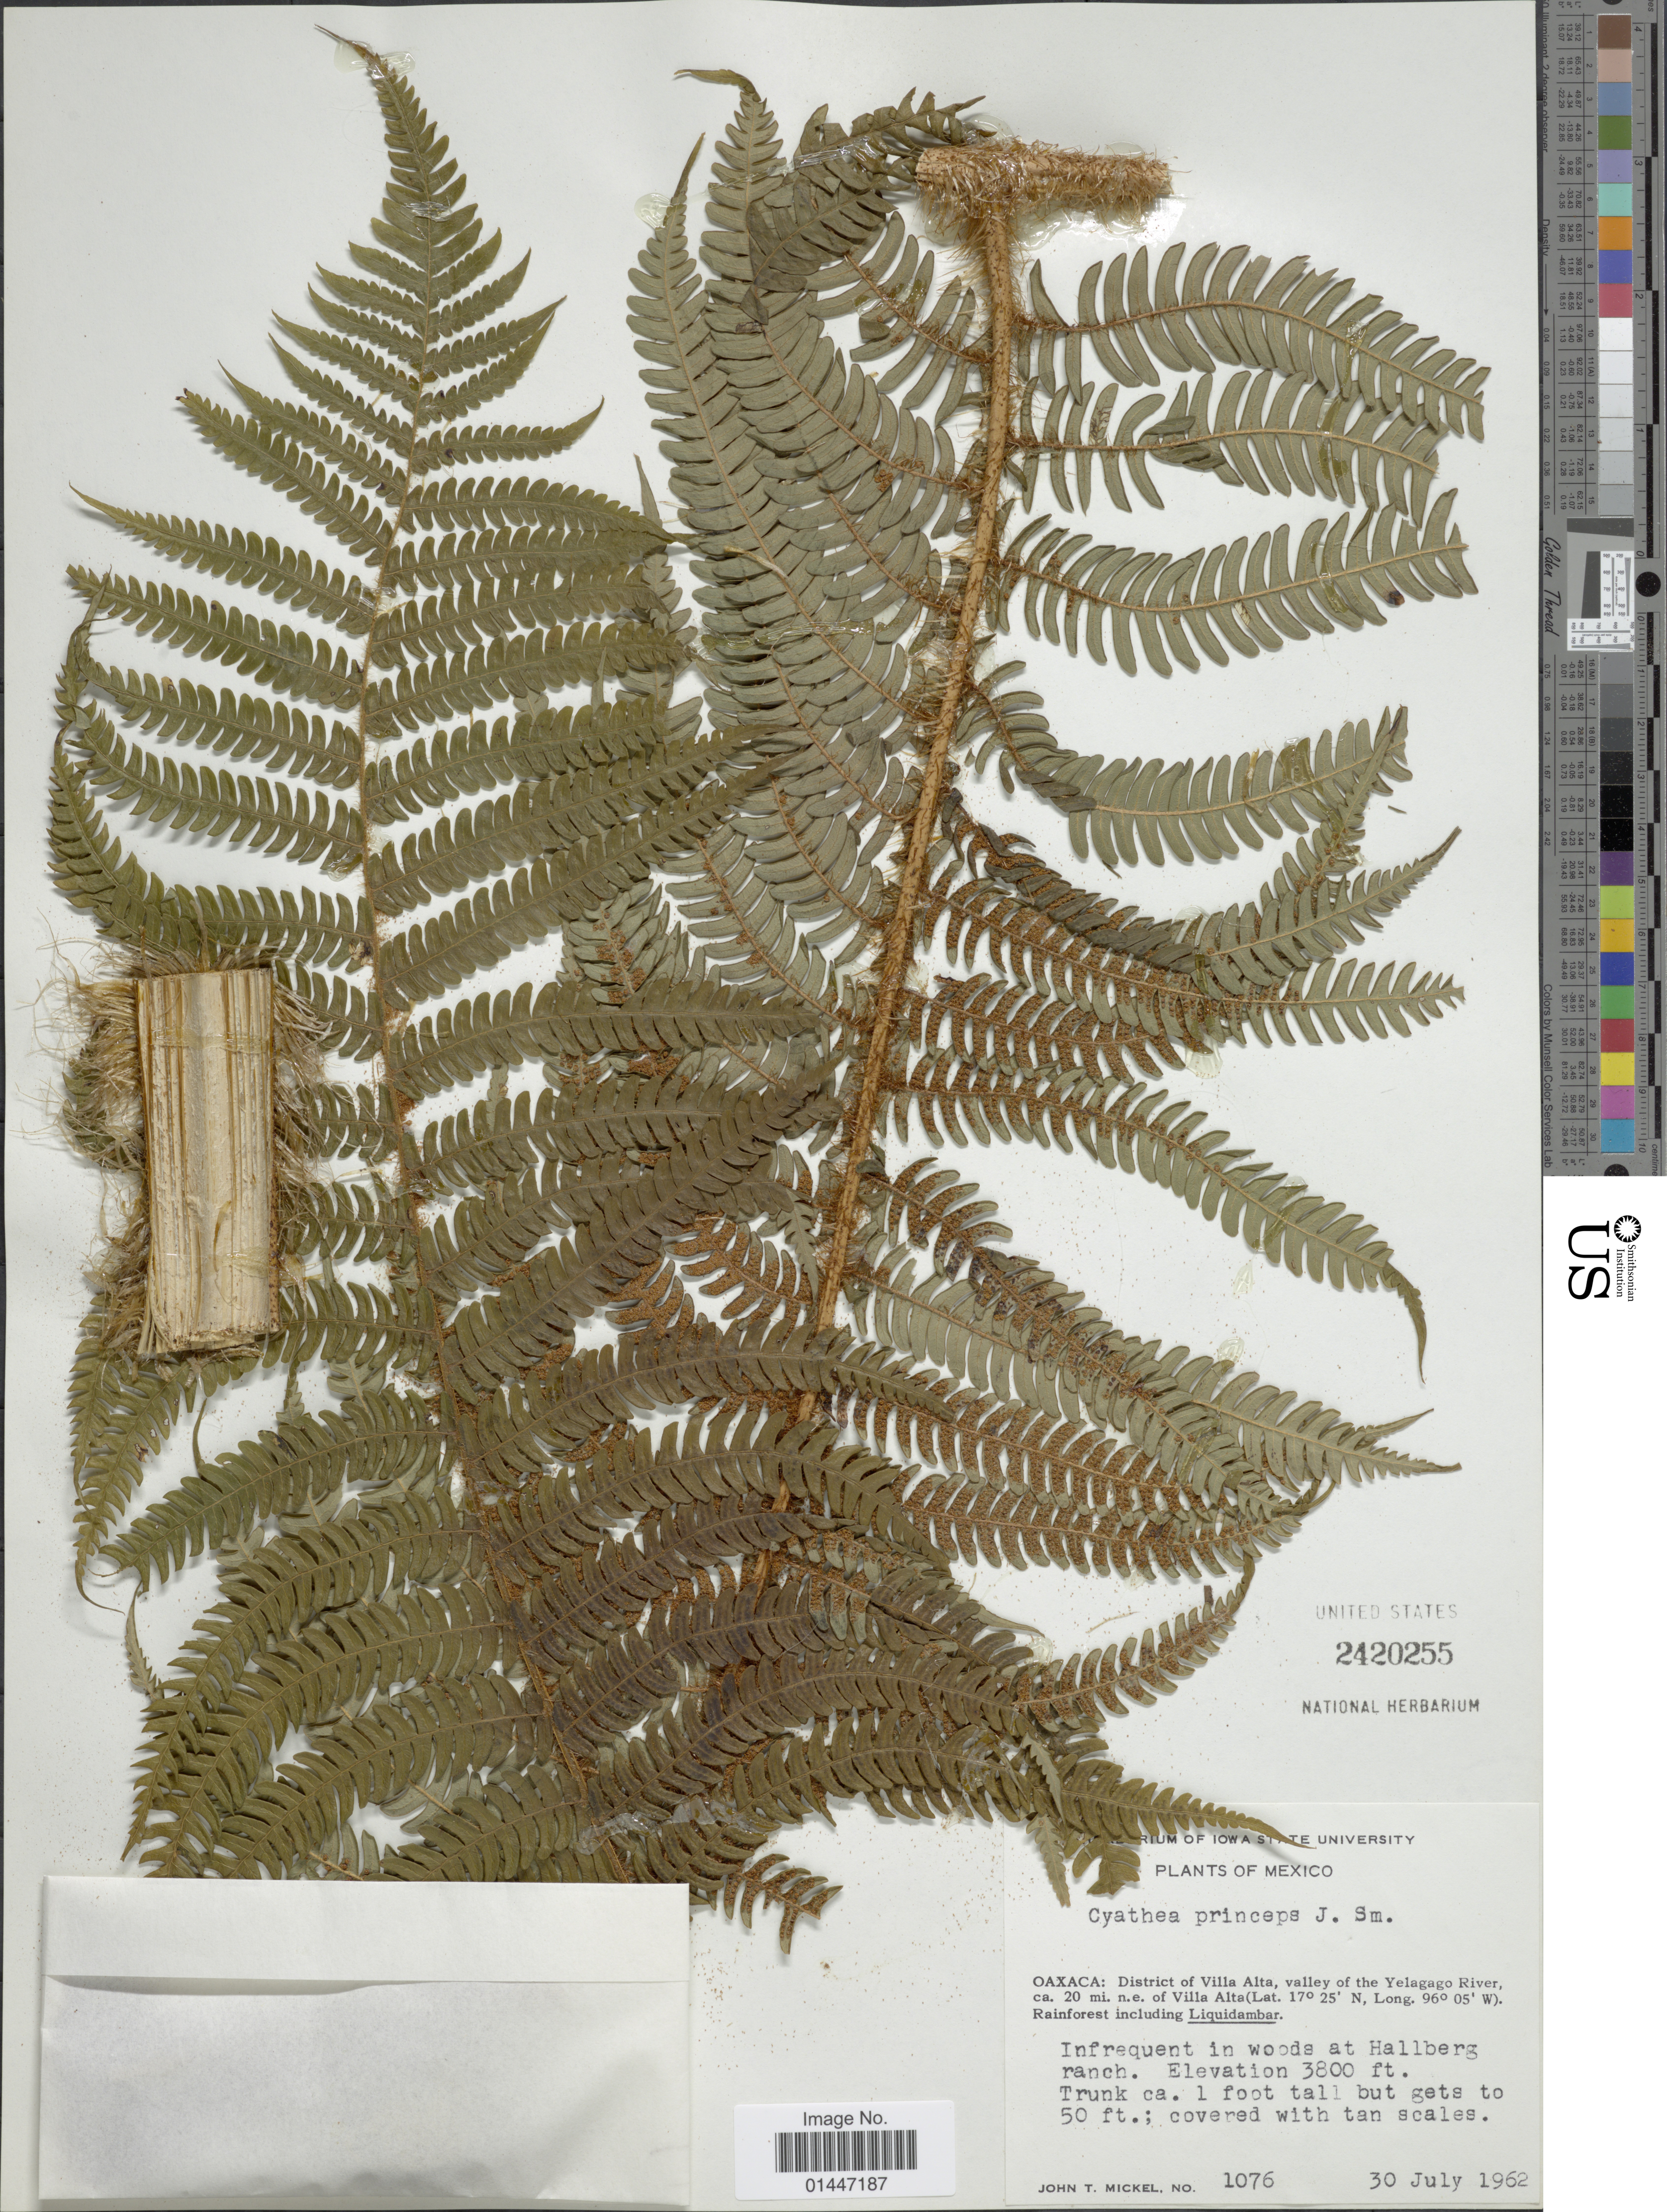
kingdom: Plantae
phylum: Tracheophyta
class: Polypodiopsida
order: Cyatheales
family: Cyatheaceae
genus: Sphaeropteris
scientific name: Sphaeropteris horrida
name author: (Liebm.) R.M. Tryon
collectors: J. T. Mickel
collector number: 1076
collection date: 1962-07-30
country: Mexico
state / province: Oaxaca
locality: District of Villa Alta, valley of the Yelagago River, ca 20 mi n. e. of Villa Alta. Rainforest including Liquidambar.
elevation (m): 1158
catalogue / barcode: US 2420255